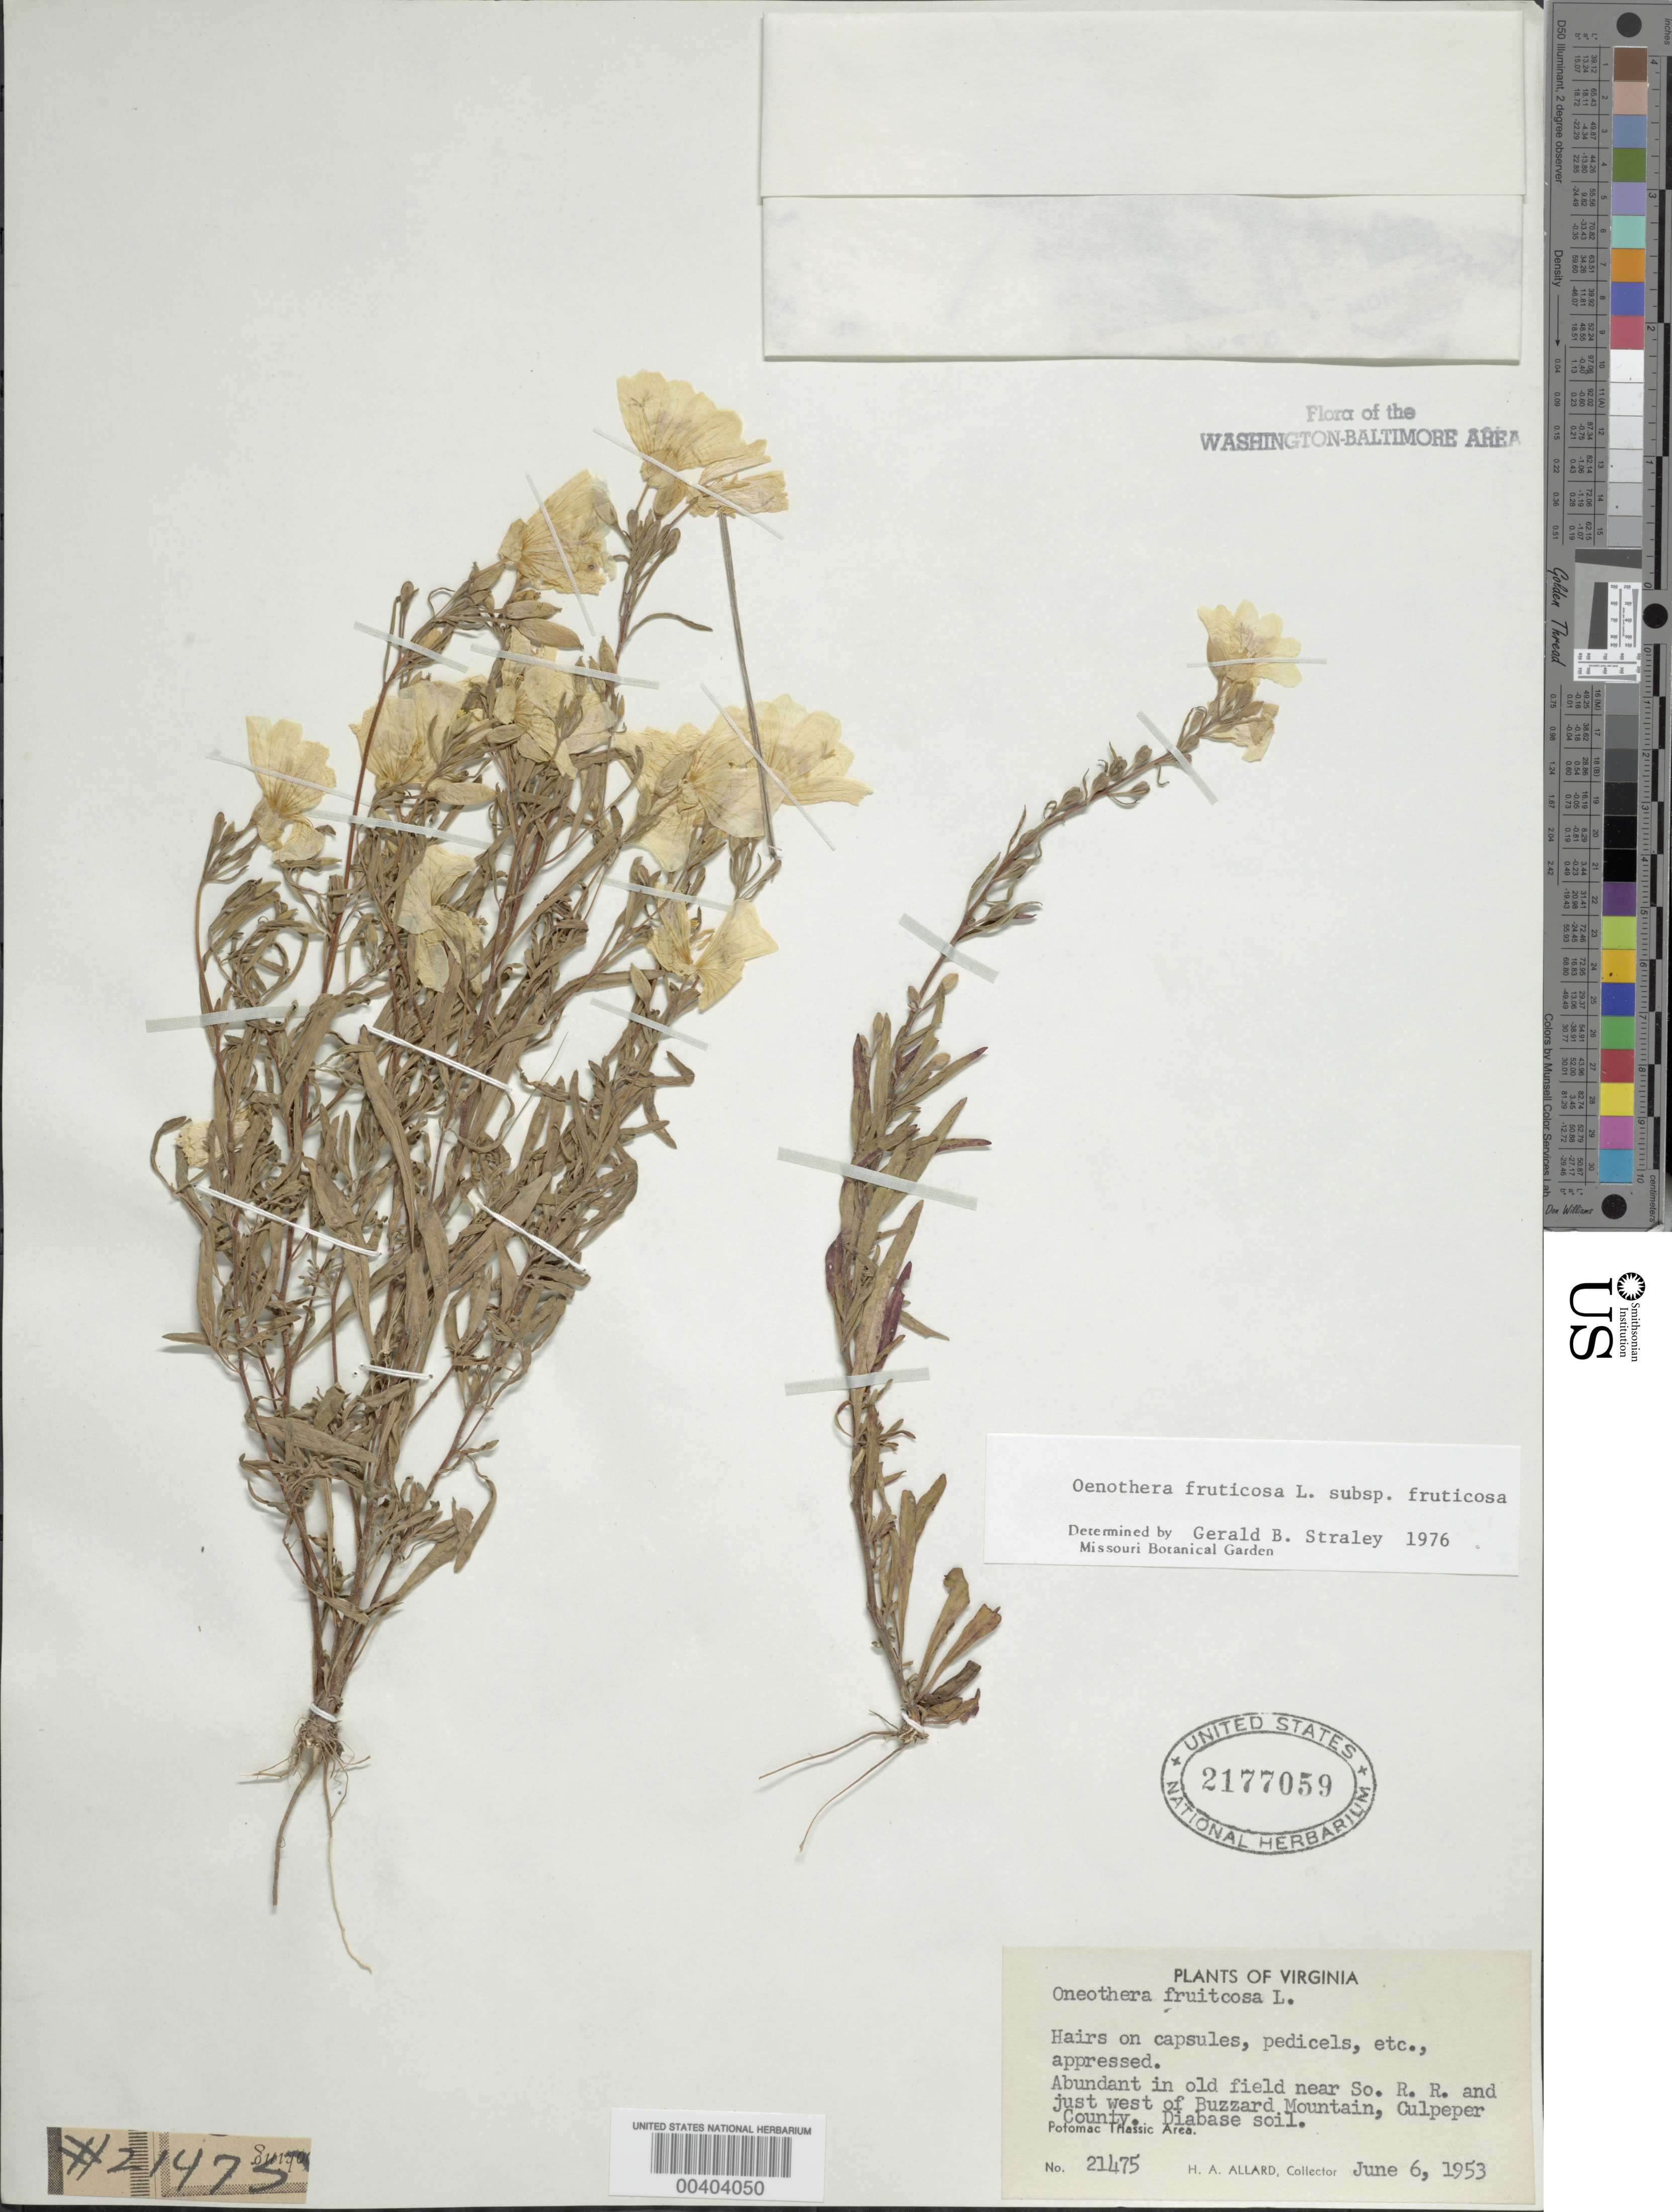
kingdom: Plantae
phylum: Tracheophyta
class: Magnoliopsida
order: Myrtales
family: Onagraceae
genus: Oenothera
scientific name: Oenothera fruticosa subsp. fruticosa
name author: L.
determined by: Straley, G. B.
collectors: H. A. Allard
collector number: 21475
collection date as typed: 06 Jun 1953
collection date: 1953-06-06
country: United States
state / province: Virginia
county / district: Culpeper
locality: S R.r. and just W of Buzzard Mountain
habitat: Old field, diabase soil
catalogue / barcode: US 2177059